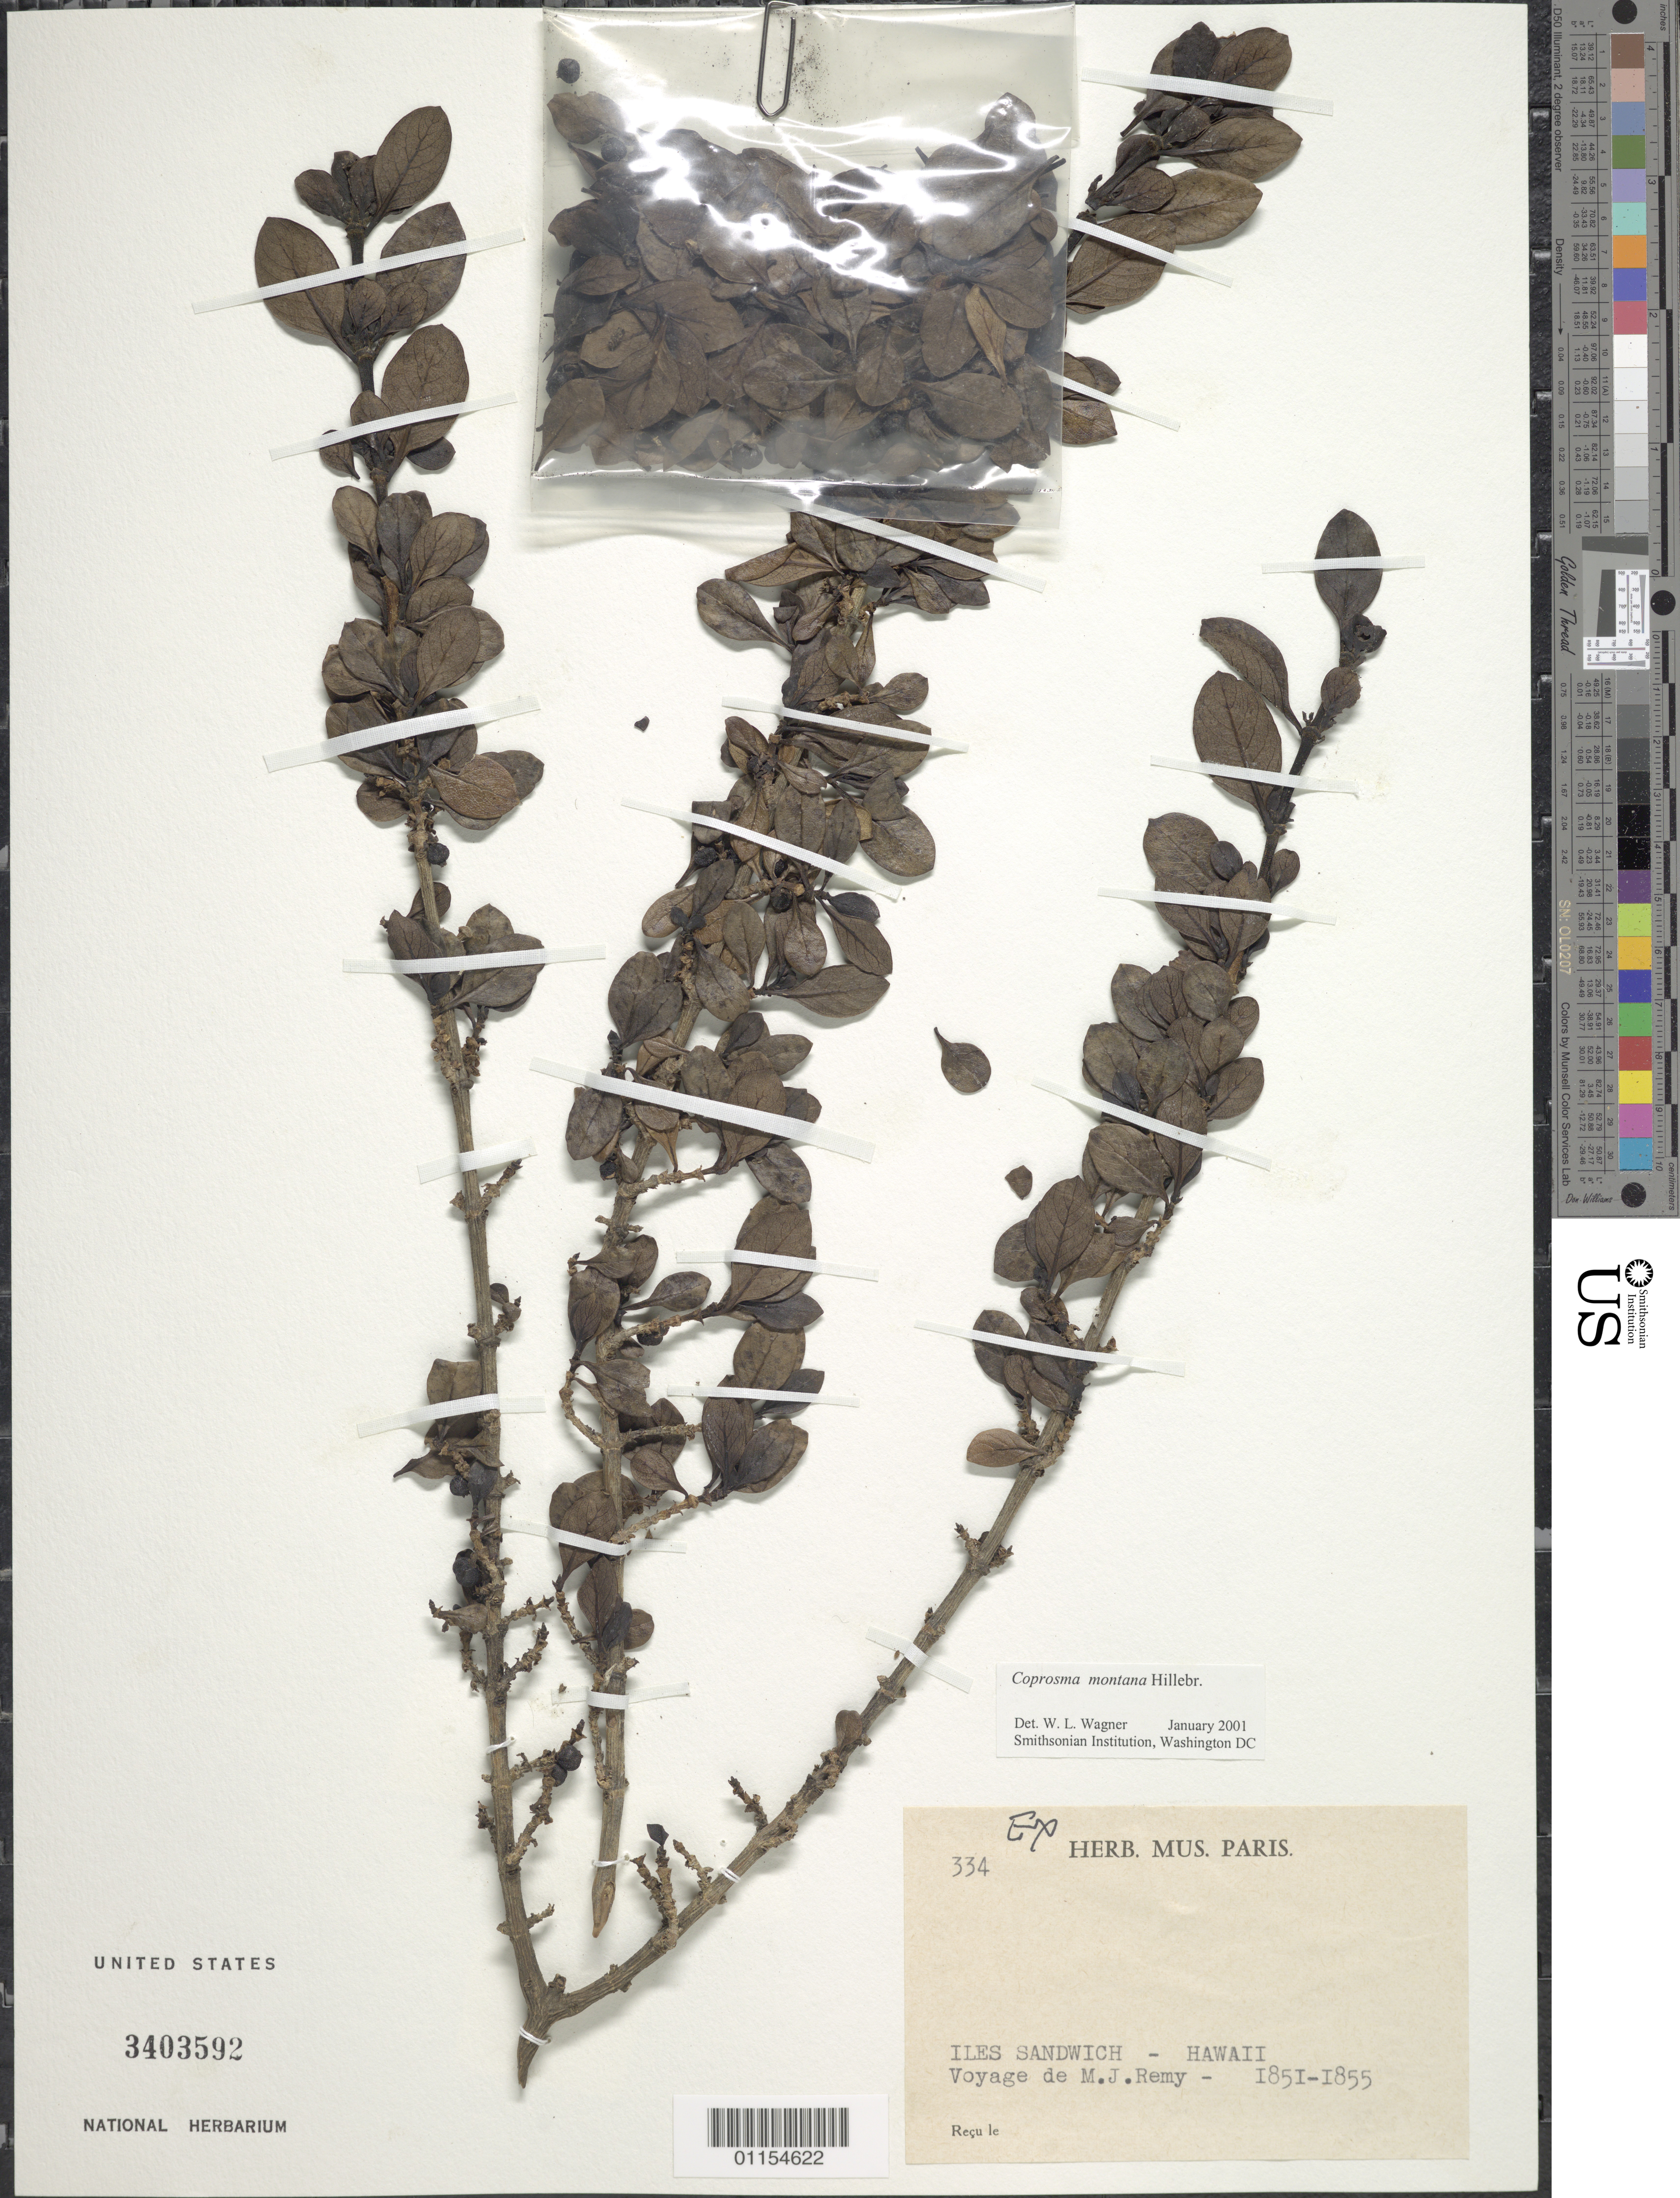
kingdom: Plantae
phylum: Tracheophyta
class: Magnoliopsida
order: Gentianales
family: Rubiaceae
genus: Coprosma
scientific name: Coprosma montana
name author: Hillebr.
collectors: M. J. Remy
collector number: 335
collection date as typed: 1851 to --- 1855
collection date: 1851/1855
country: United States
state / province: Hawaii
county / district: Hawaii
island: Hawaii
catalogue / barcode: US 3403592